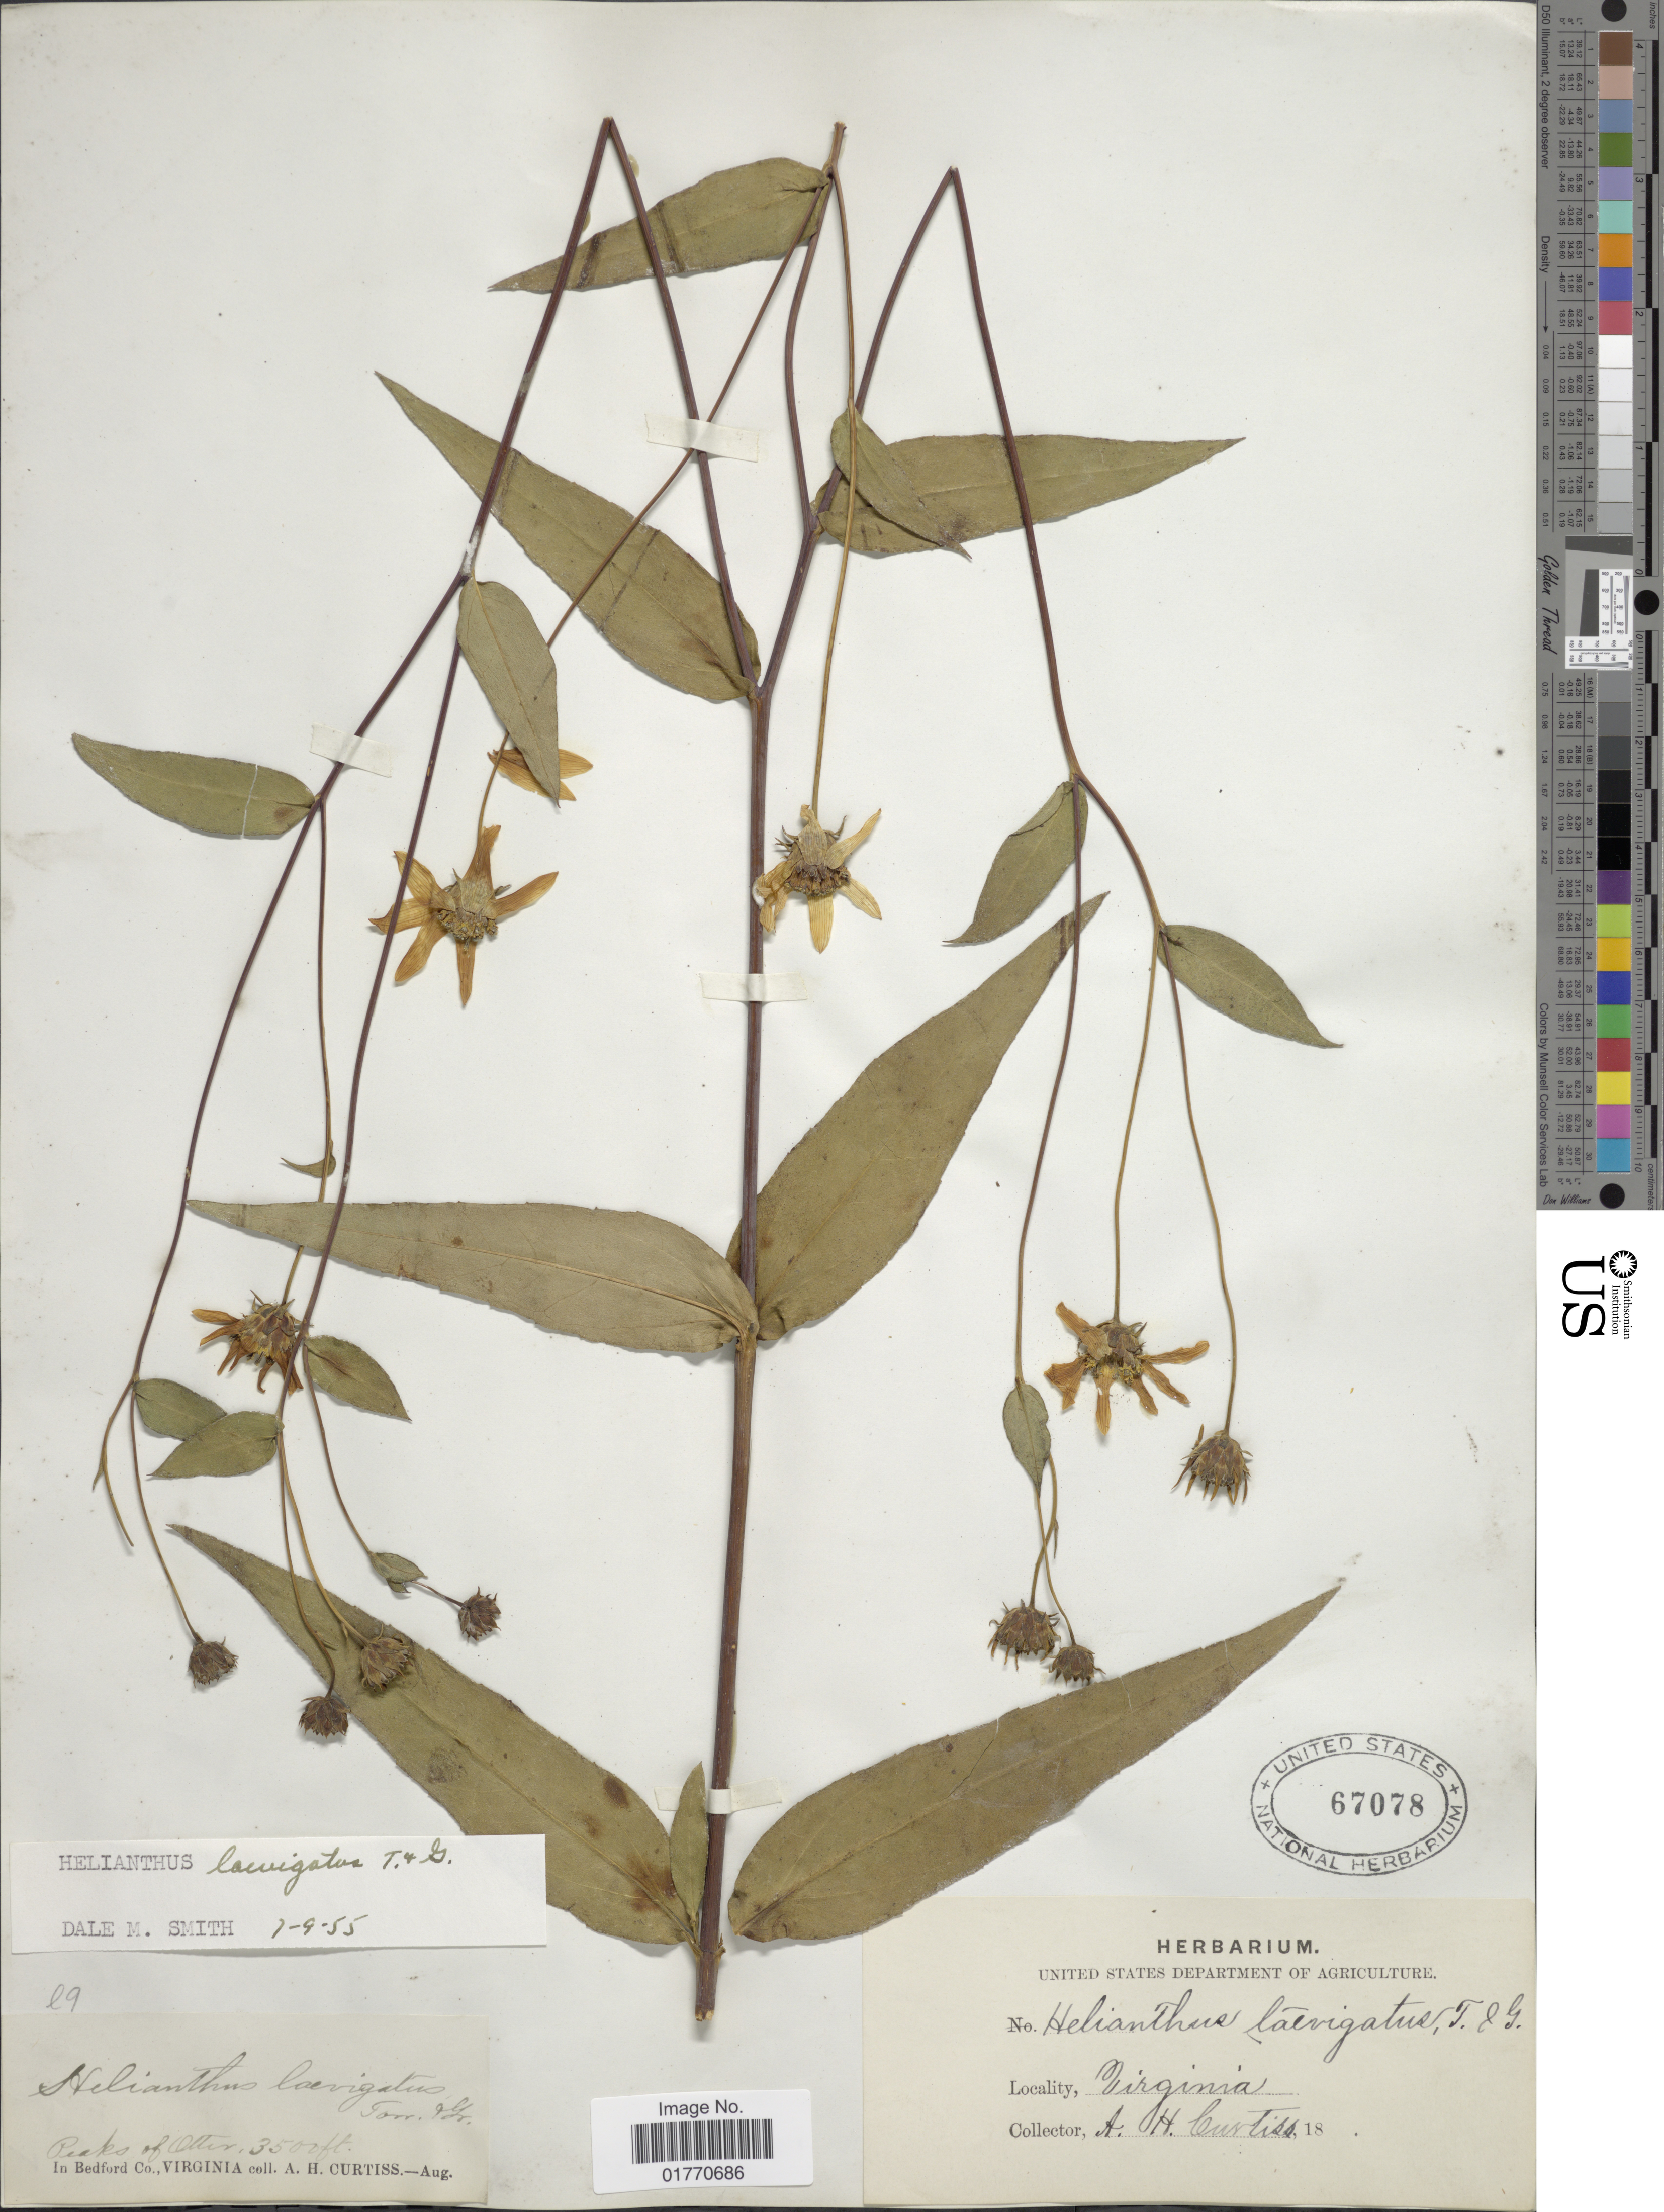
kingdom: Plantae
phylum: Tracheophyta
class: Magnoliopsida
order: Asterales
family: Asteraceae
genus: Helianthus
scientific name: Helianthus laevigatus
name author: Torr. & A. Gray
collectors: A. H. Curtiss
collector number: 29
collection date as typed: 18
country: United States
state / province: Virginia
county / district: Bedford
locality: Peaks of Otter, in Bedford Co.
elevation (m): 1067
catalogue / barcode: US 67078